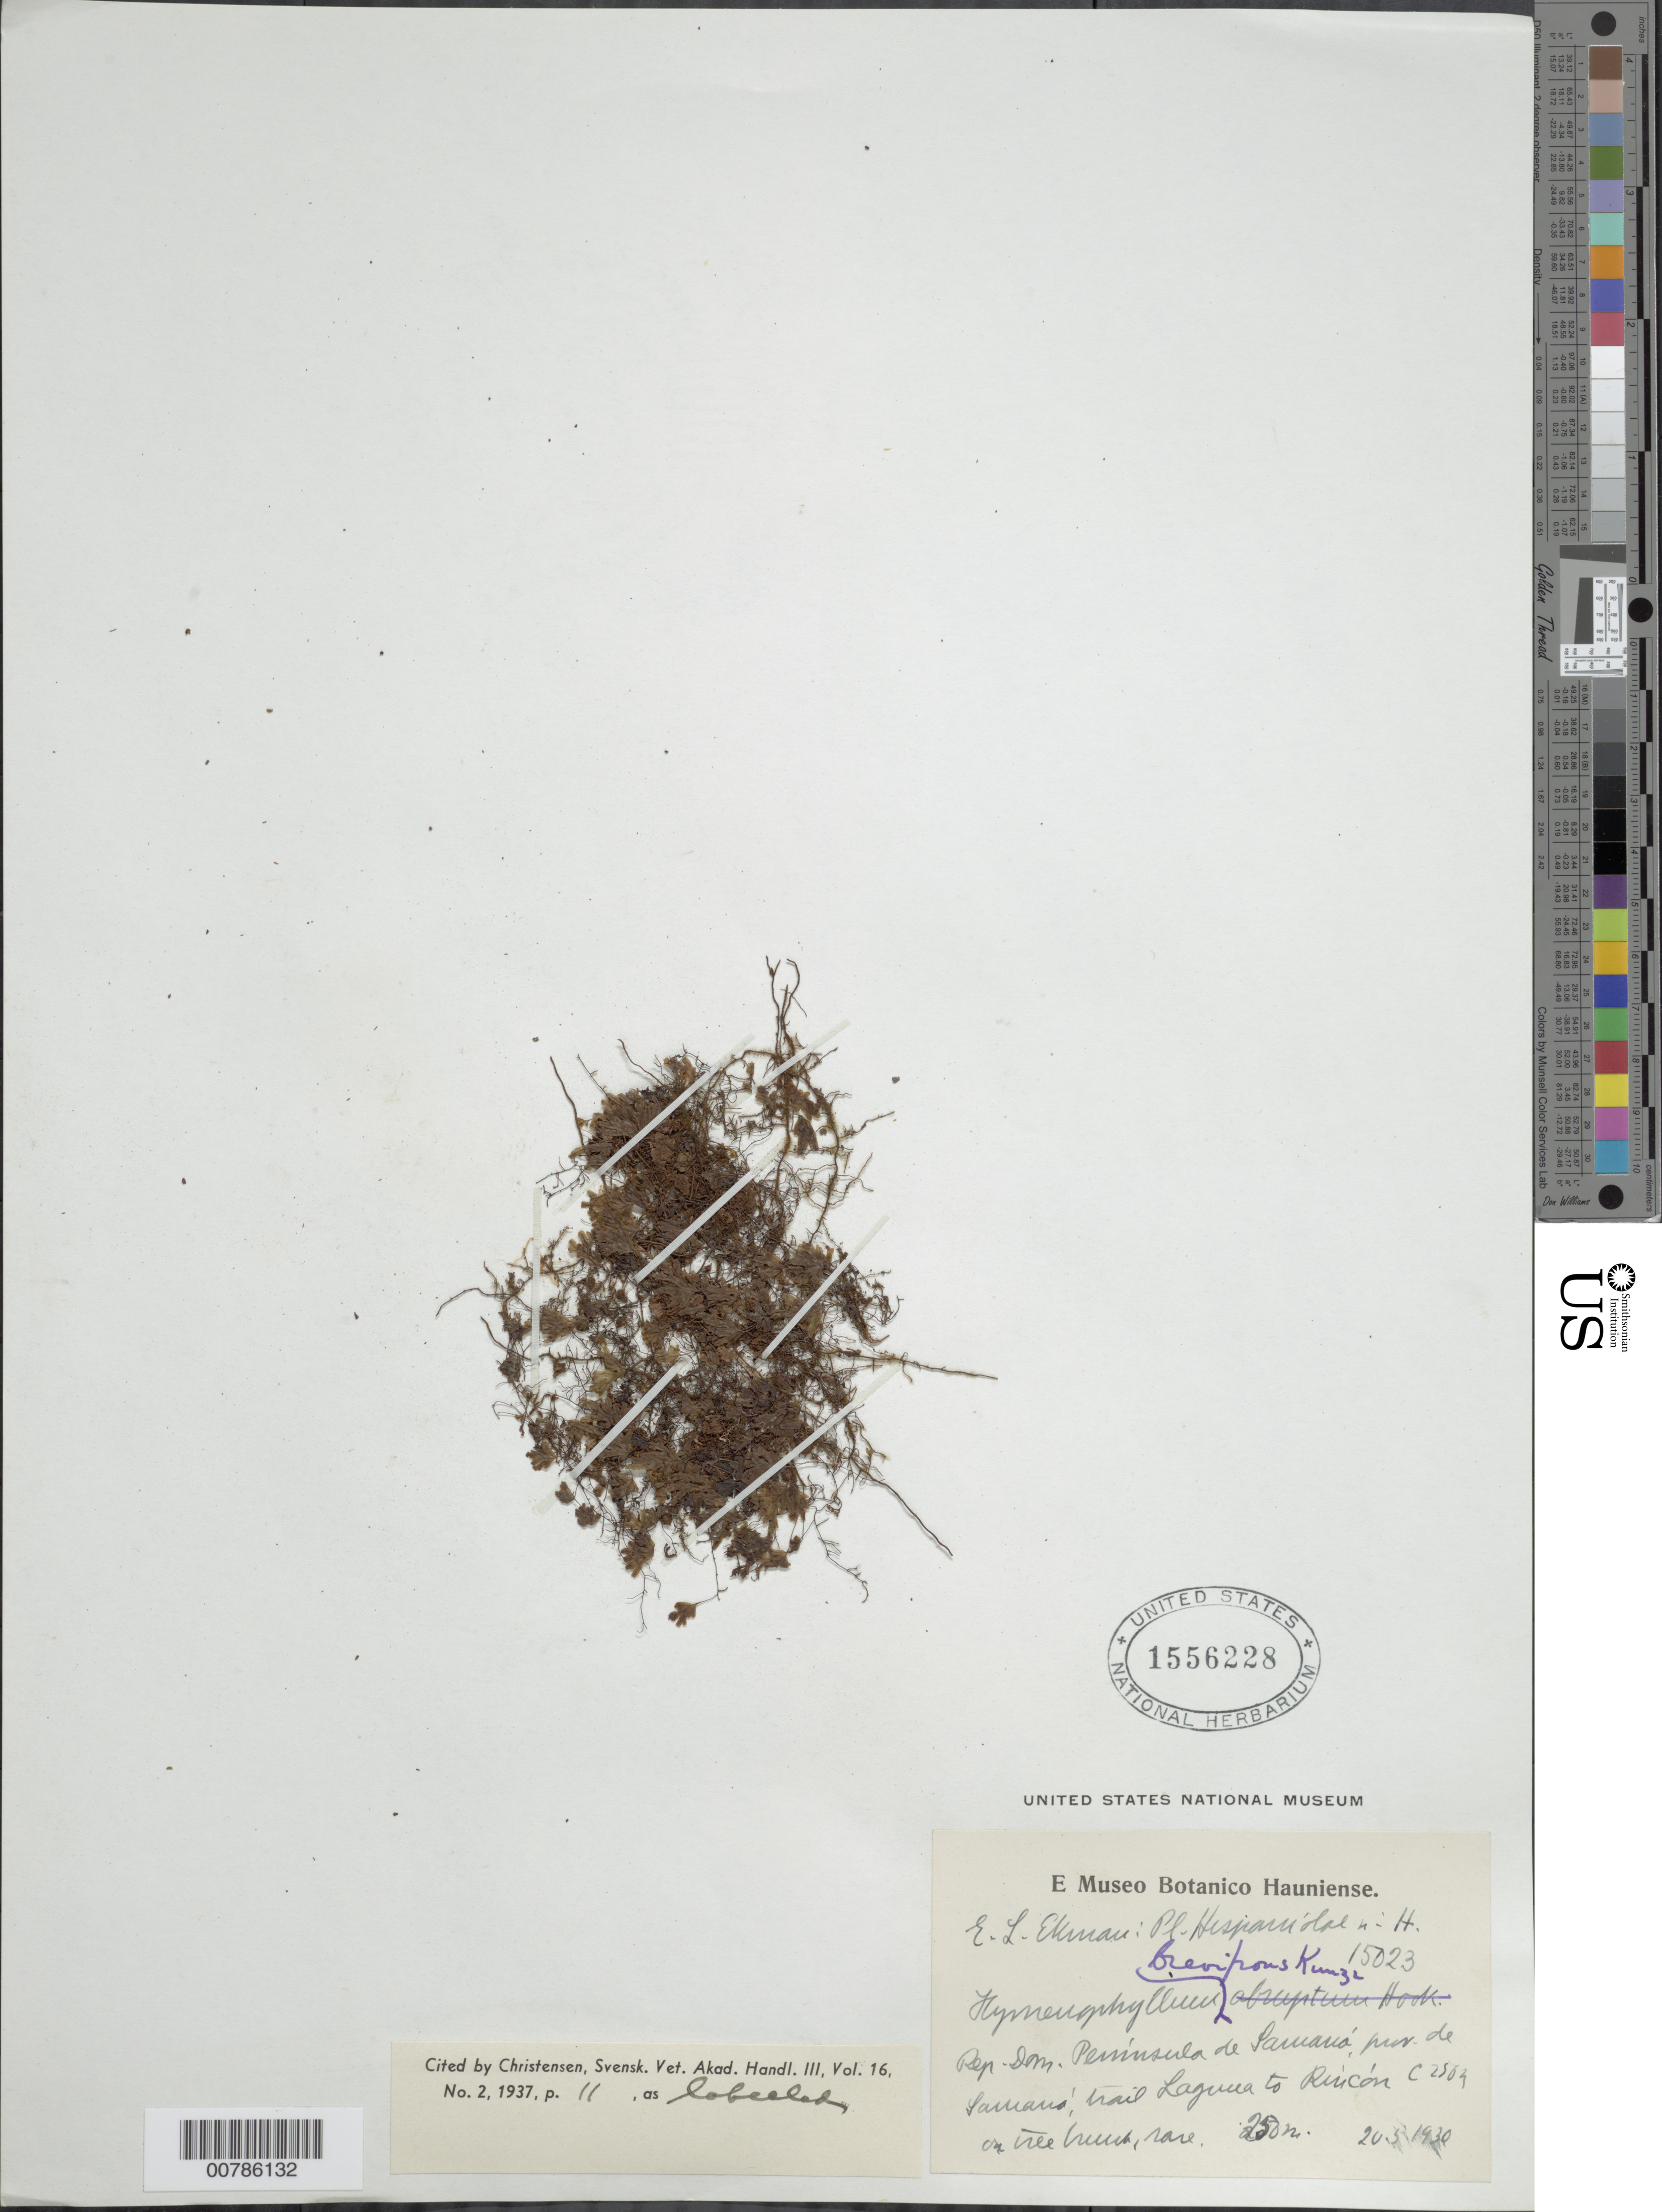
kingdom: Plantae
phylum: Tracheophyta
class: Polypodiopsida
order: Hymenophyllales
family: Hymenophyllaceae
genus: Hymenophyllum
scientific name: Hymenophyllum brevifrons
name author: Kunze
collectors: E. L. Ekman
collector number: H 15023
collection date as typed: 20 May 1930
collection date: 1930-05-20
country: Dominican Republic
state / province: Samana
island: Hispaniola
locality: Peninsula de Samaná, trail Laguna to Rincón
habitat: On tree trunk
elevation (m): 250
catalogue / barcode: US 1556228